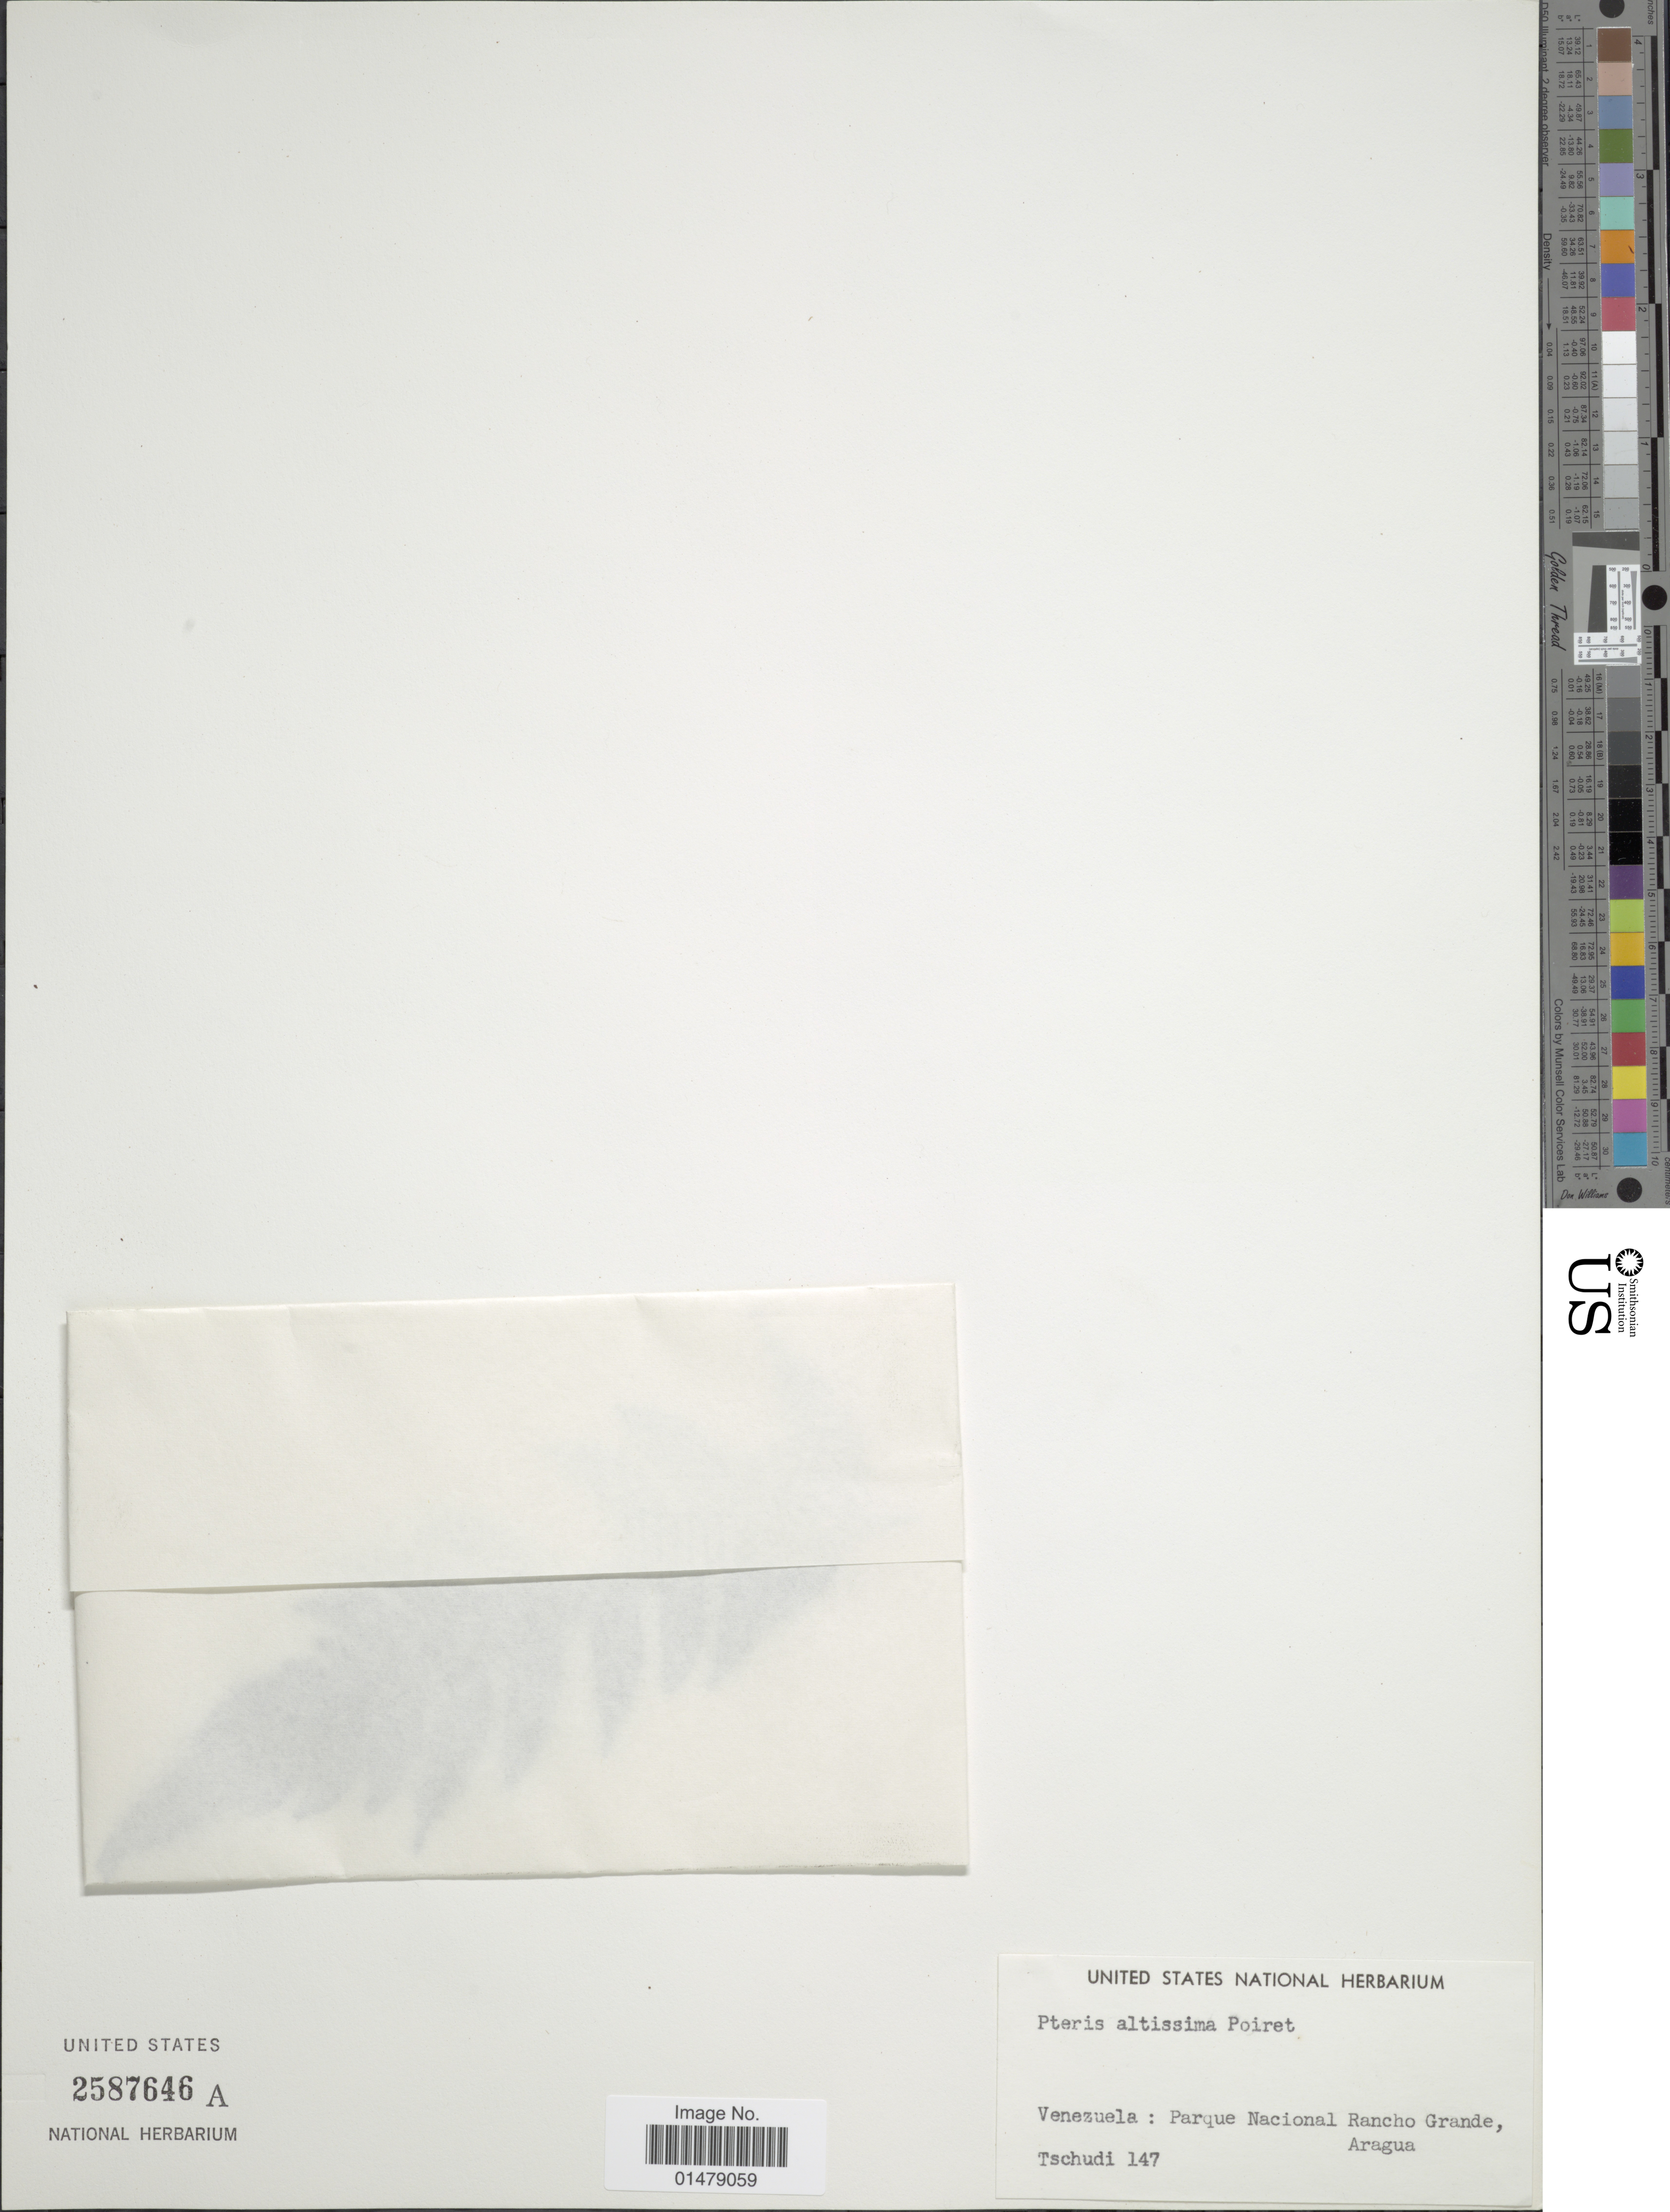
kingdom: Plantae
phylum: Tracheophyta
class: Polypodiopsida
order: Polypodiales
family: Pteridaceae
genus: Pteris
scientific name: Pteris altissima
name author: Poir.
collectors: Tschudi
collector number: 147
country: Venezuela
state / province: Aragua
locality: Parque Nacional Rancho Grande.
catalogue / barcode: US 2587646A